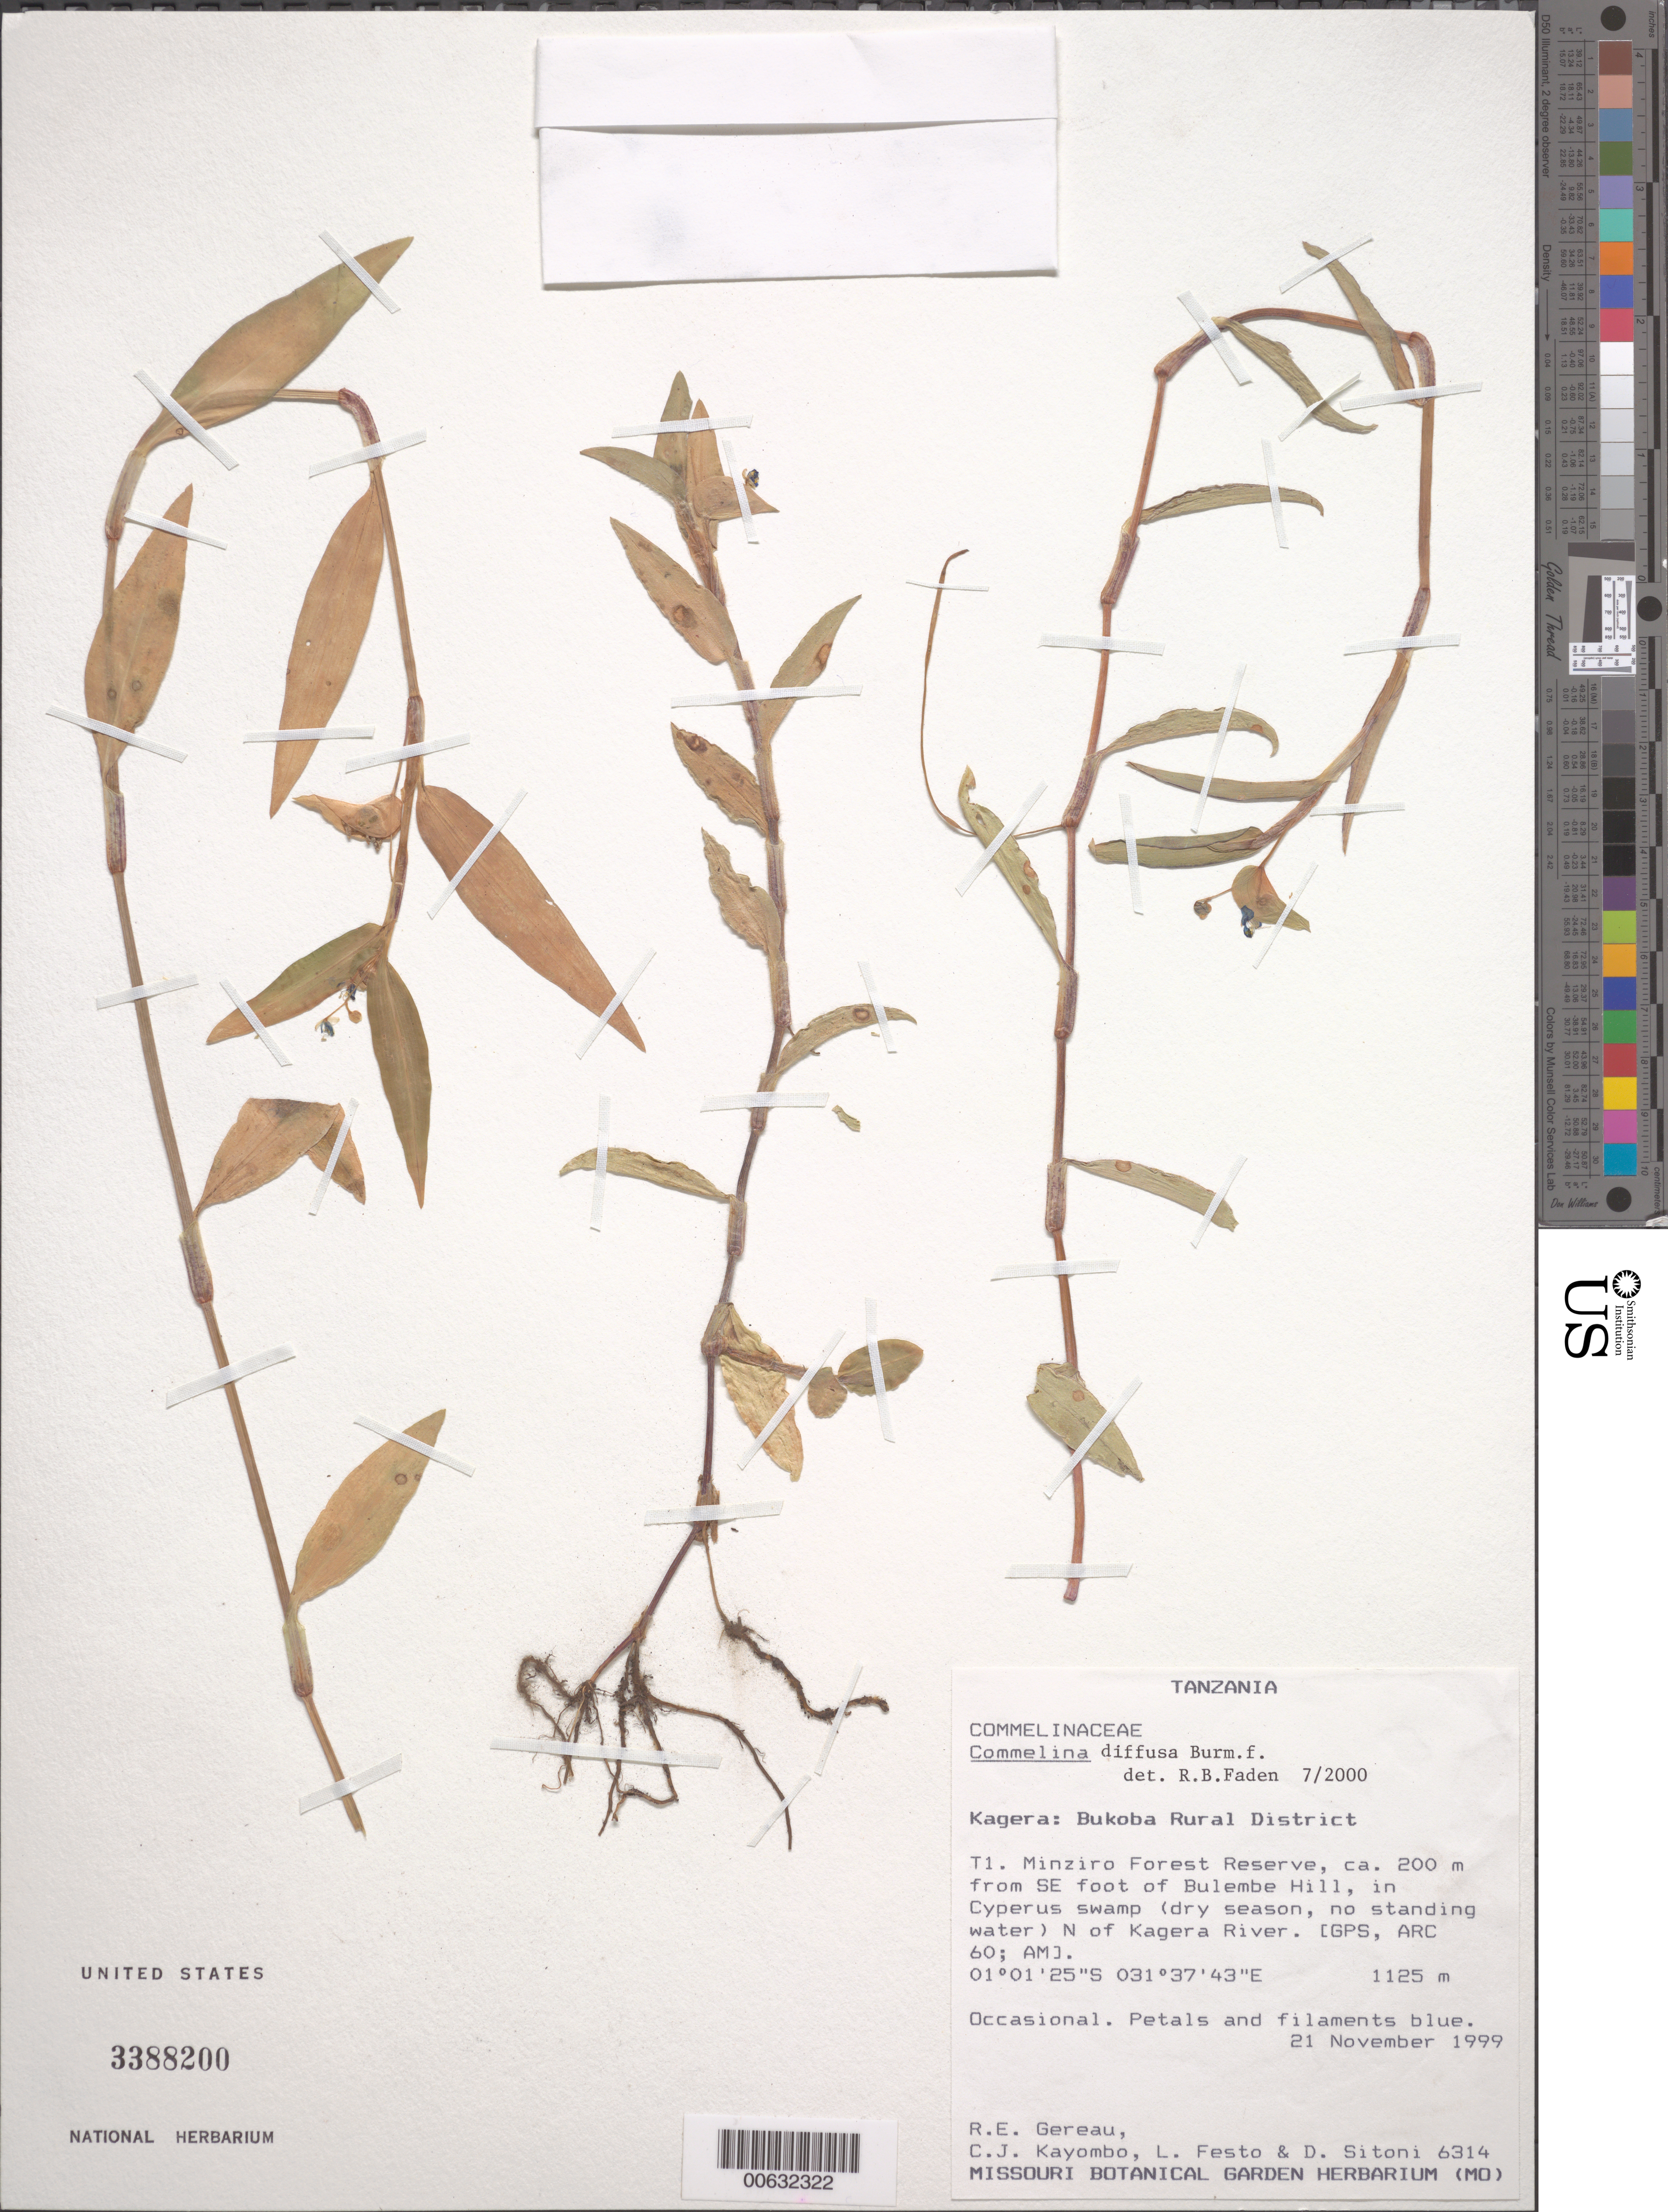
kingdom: Plantae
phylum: Tracheophyta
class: Liliopsida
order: Commelinales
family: Commelinaceae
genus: Commelina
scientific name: Commelina diffusa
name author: Burm. f.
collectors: R. E. Gereau, C. J. Kayombo, L. Festo & D. Sitoni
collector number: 6314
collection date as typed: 21 Nov 1999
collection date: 1999-11-21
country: Tanzania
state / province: Kagera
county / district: Bokoba Rural Dist.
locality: T1, minziro forest reserve, se of bulembe hill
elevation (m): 1125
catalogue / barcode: US 3388200